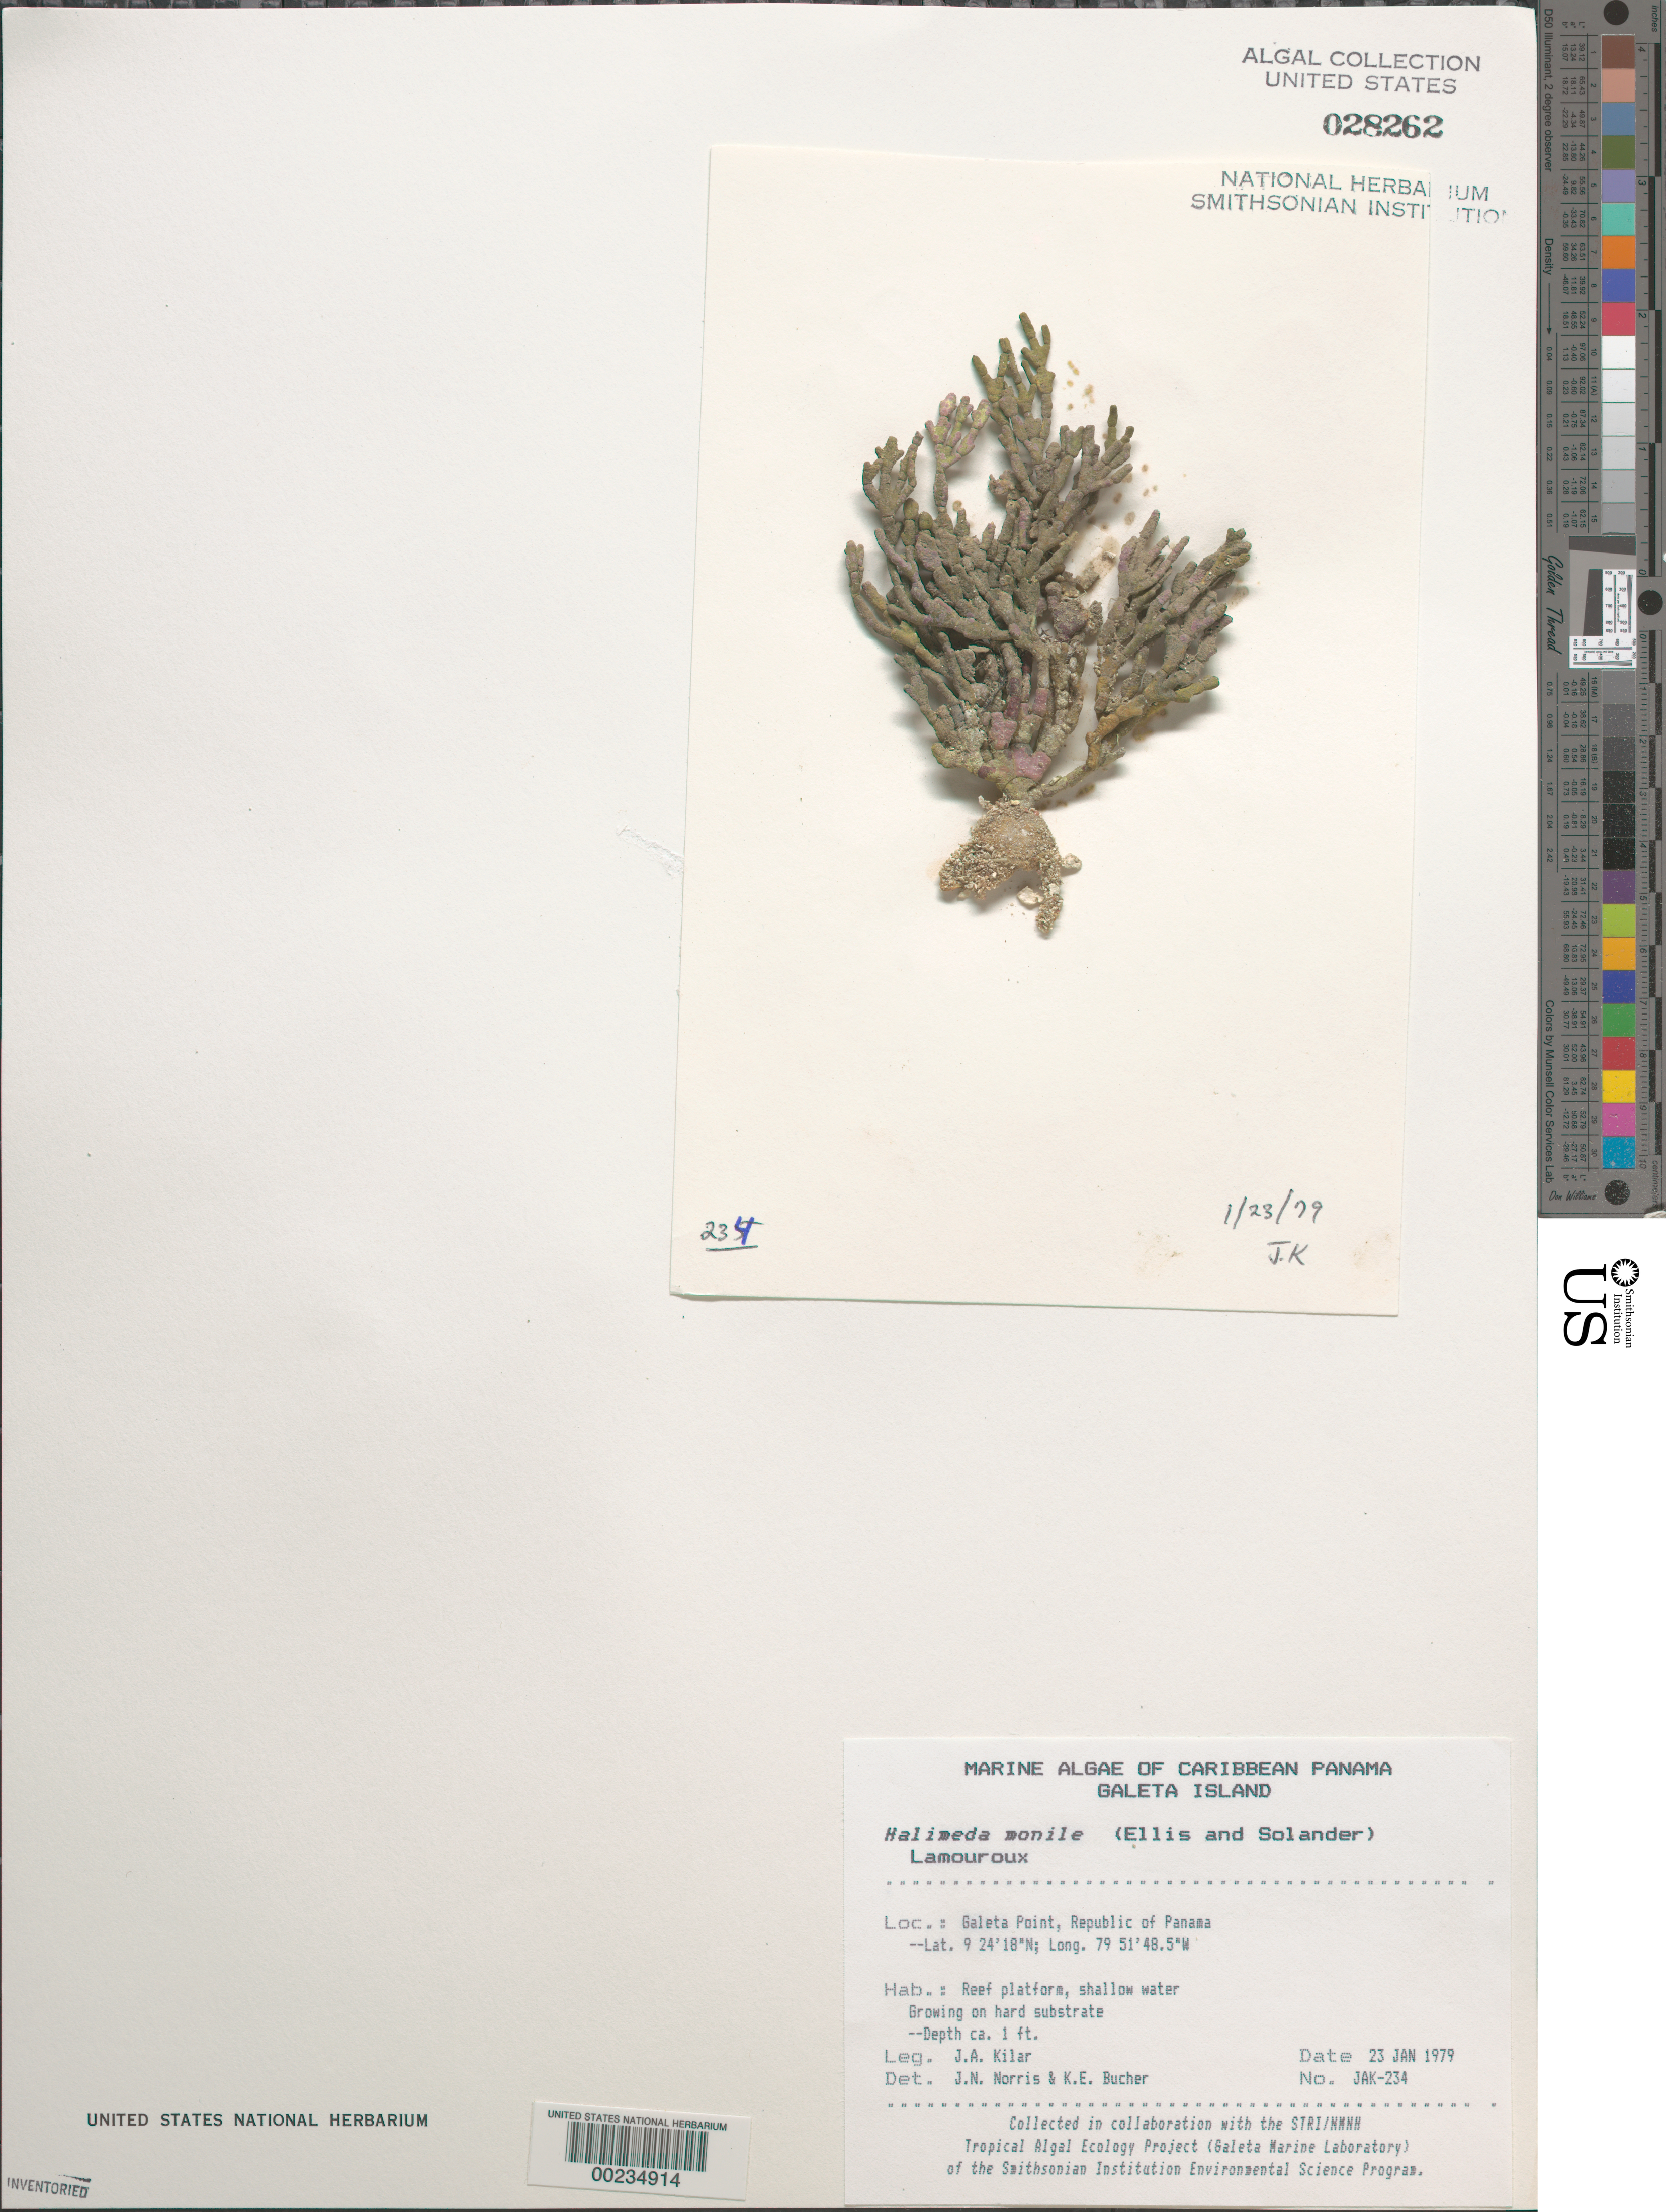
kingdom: Plantae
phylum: Chlorophyta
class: Ulvophyceae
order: Bryopsidales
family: Halimedaceae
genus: Halimeda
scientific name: Halimeda monile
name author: (J. Ellis & Sol.) J.V.Lamouroux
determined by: Norris, J. N.; Bucher, K. E.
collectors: J. A. Kilar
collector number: JAK-234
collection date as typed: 23 Jan 1979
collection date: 1979-01-23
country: Panama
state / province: Colón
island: Galeta Island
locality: Galeta Point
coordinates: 9 24' 18" N, 79 51' 48.5" W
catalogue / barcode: US 28262